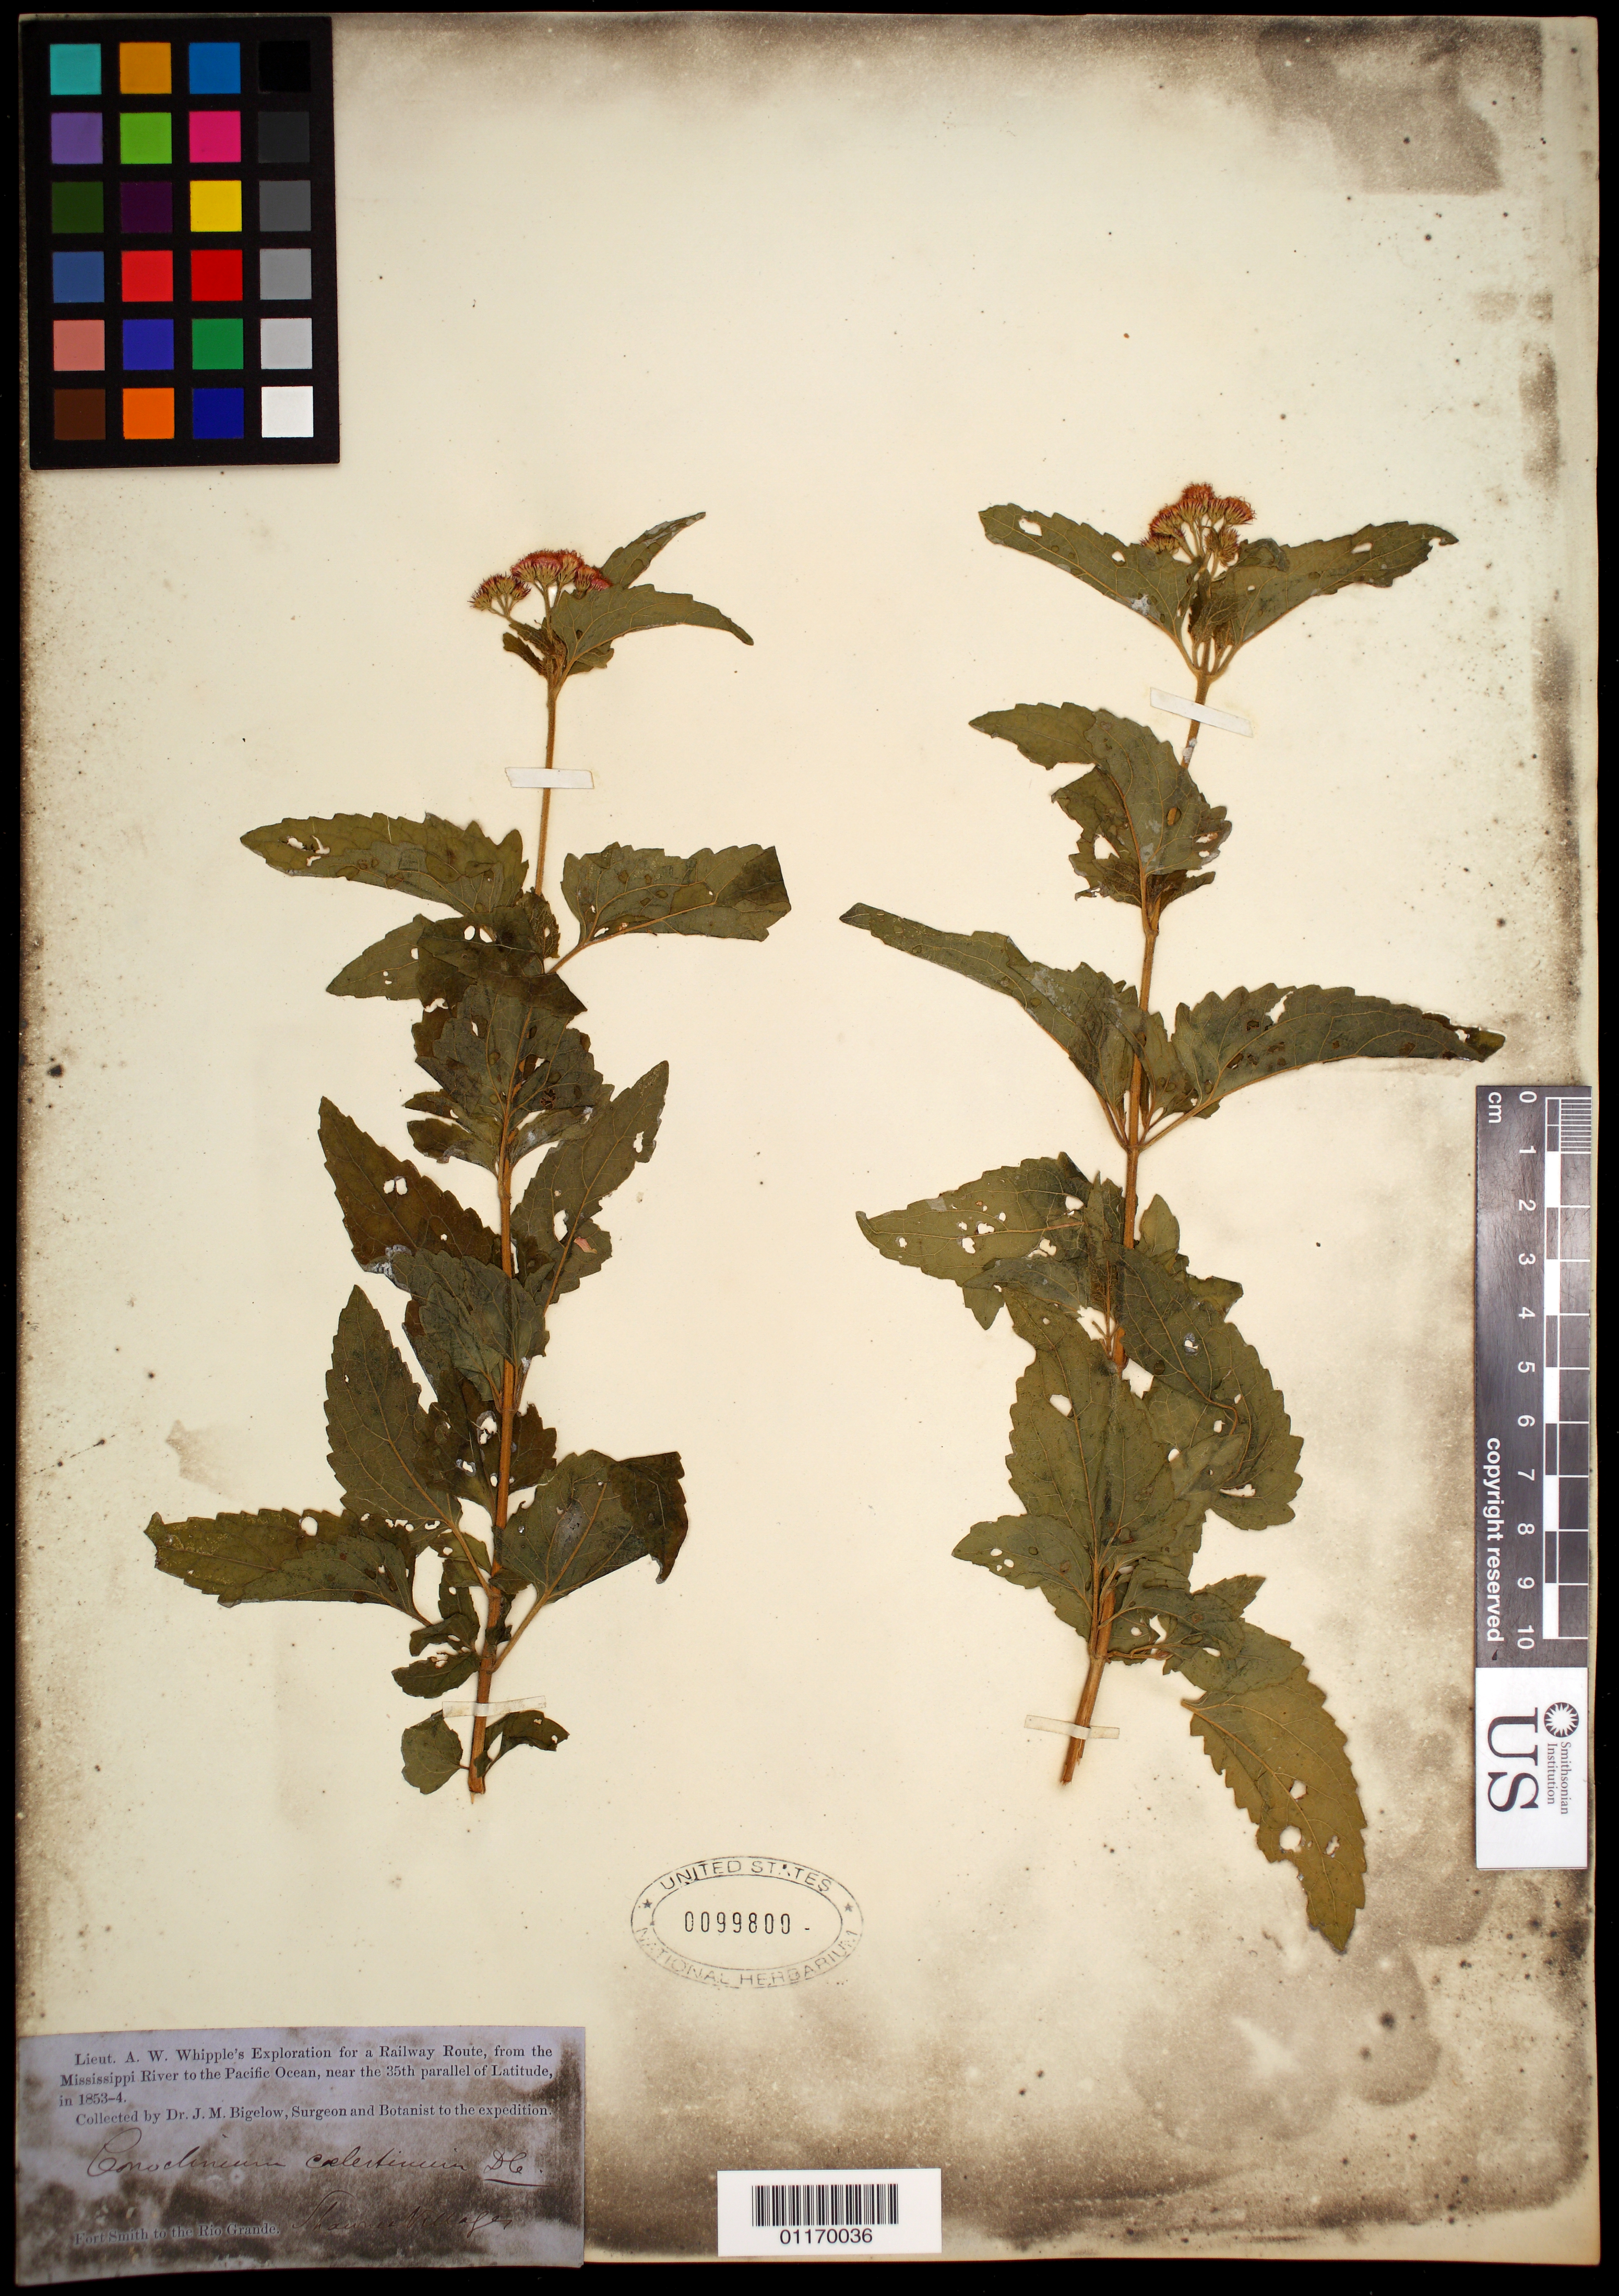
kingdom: Plantae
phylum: Tracheophyta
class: Magnoliopsida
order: Asterales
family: Asteraceae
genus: Conoclinium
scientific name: Conoclinium coelestinum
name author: (L.) DC.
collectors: J. M. Bigelow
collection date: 1853/1854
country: United States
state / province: Texas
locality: Shawnee Village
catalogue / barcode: US 99800